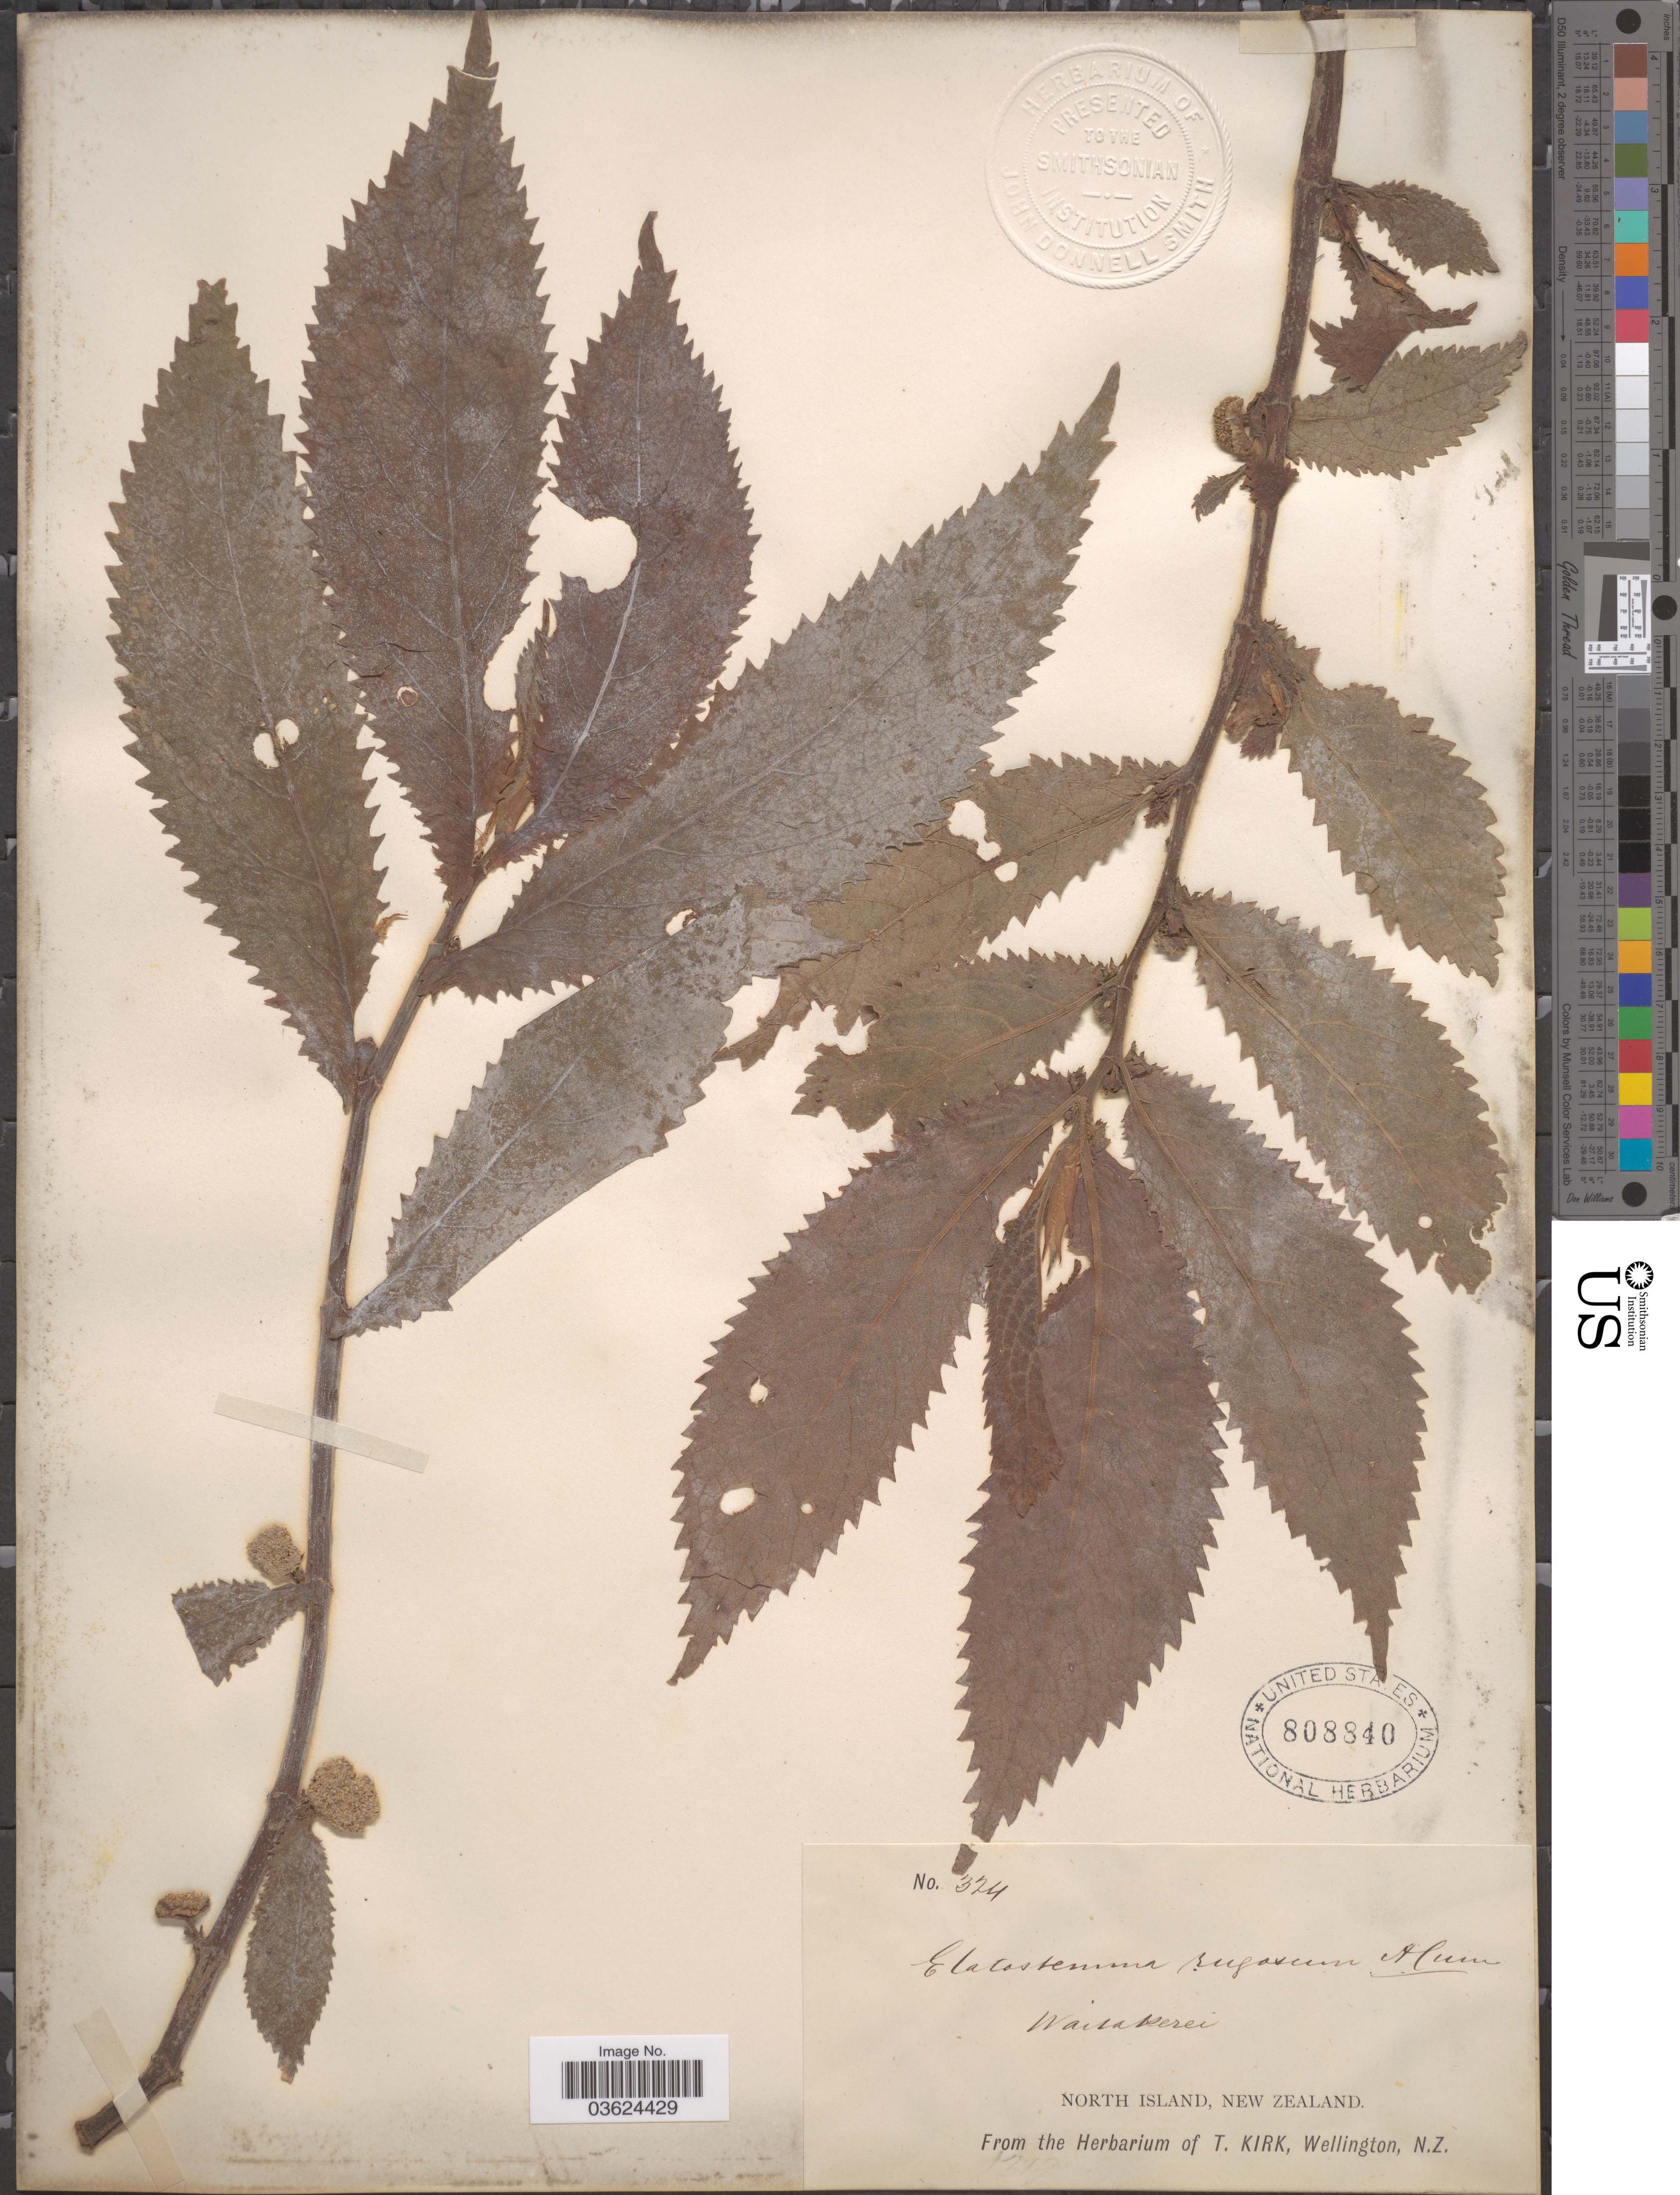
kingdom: Plantae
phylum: Tracheophyta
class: Magnoliopsida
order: Rosales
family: Urticaceae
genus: Elatostema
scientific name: Elatostema rugosum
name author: A. Cunn.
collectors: ex Herb. T. Kirk, Wellington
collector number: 324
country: New Zealand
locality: North Island, New Zealand.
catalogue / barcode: US 808840